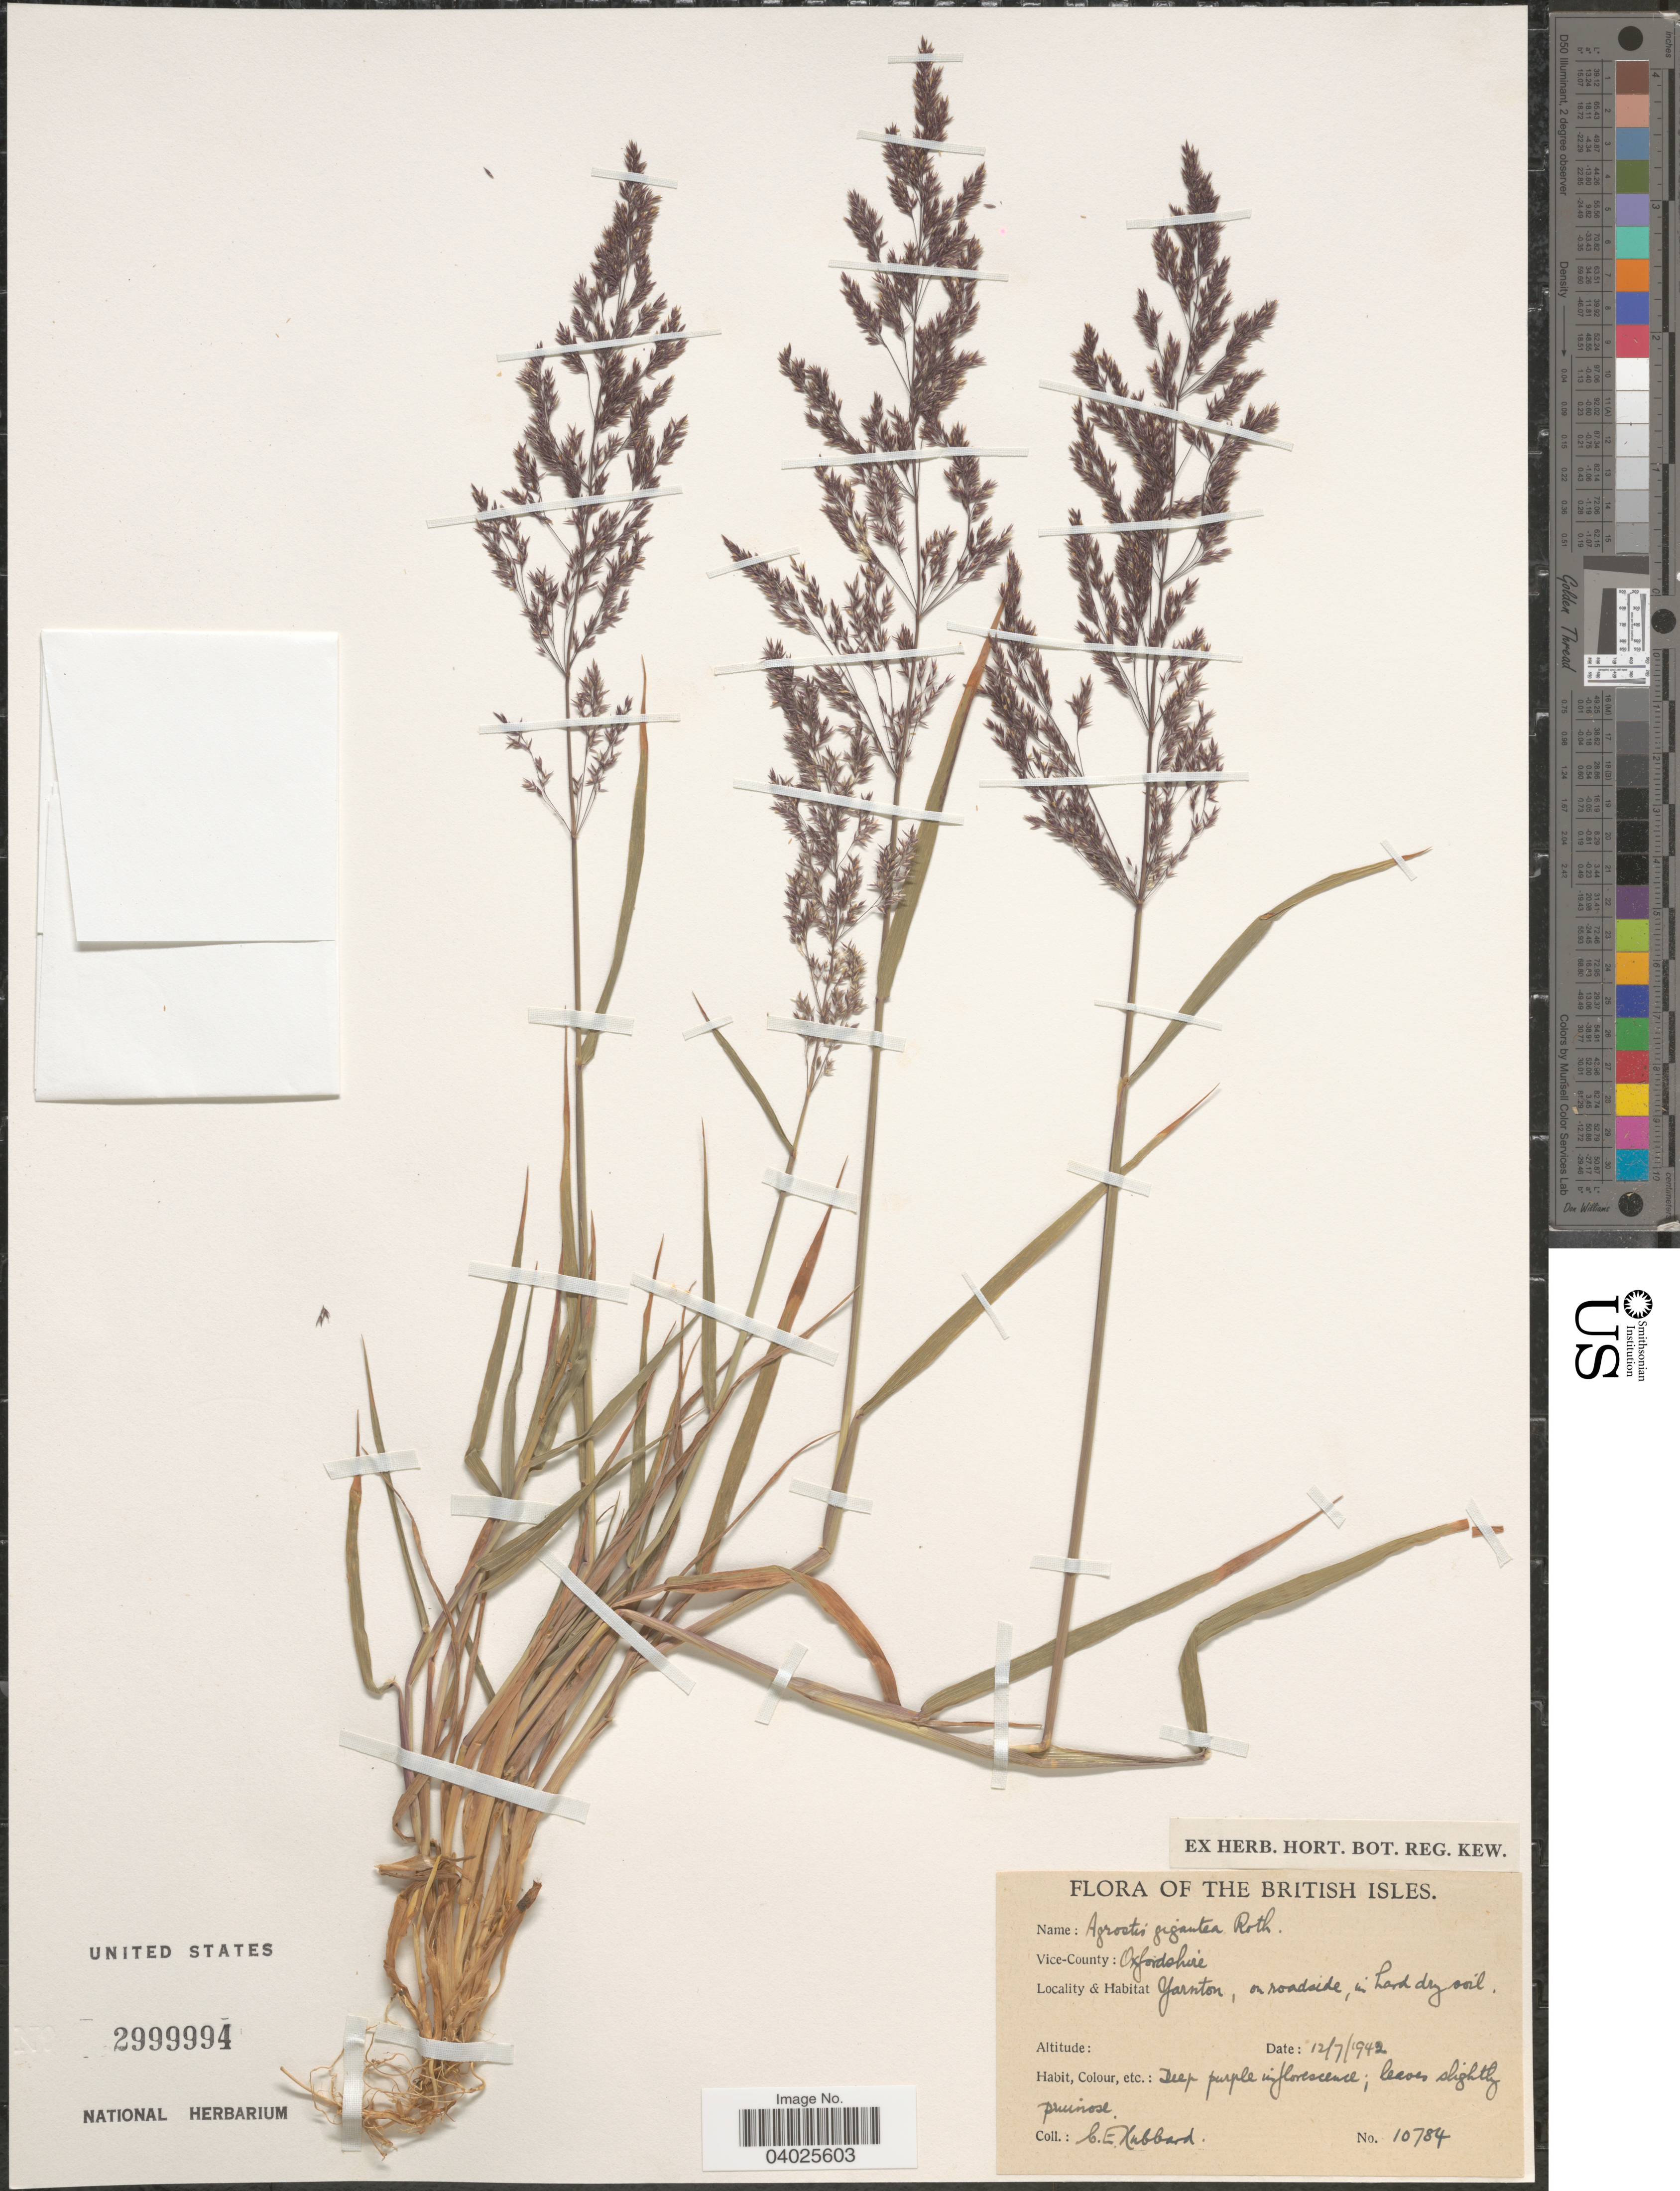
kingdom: Plantae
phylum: Tracheophyta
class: Liliopsida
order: Poales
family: Poaceae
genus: Agrostis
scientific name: Agrostis gigantea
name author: Roth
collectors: C. E. Hubbard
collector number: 10784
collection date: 1942-07-12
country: United Kingdom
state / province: England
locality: British Isles. Vice-County: Oxfordshire. Yarnton, on roadside, in hard dry soil.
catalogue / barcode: US 2999994